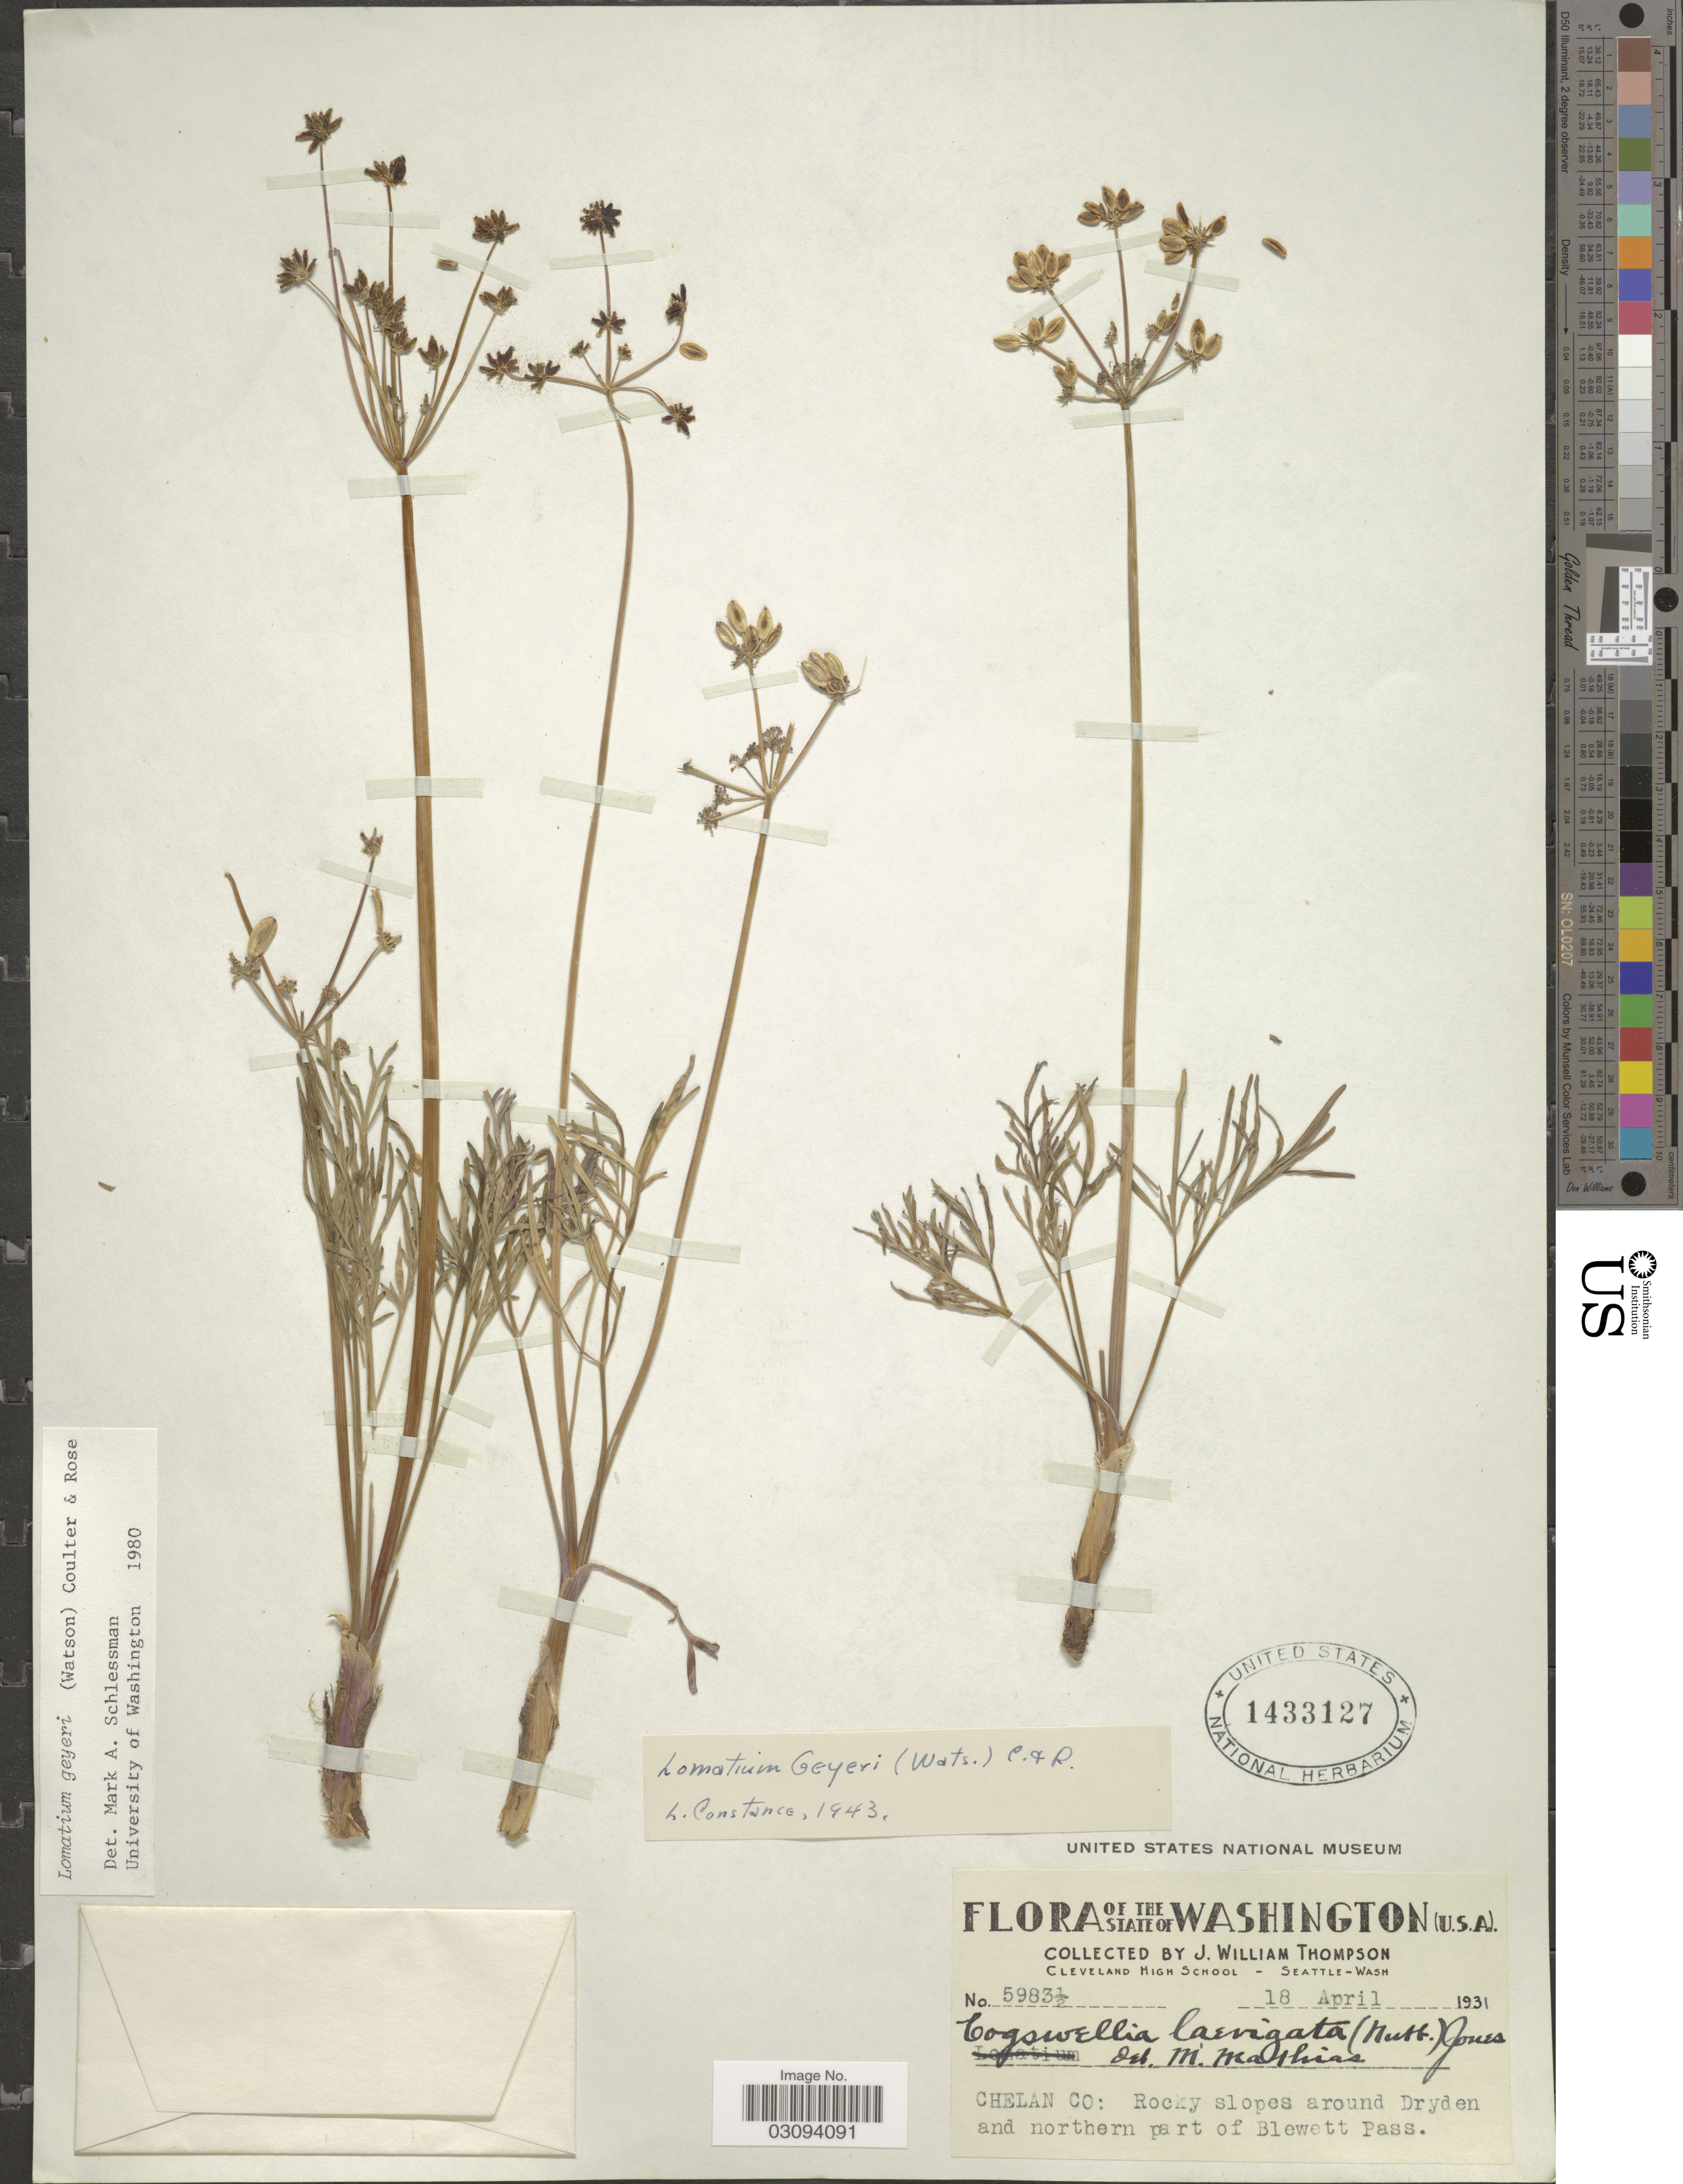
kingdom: Plantae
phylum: Tracheophyta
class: Magnoliopsida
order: Apiales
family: Apiaceae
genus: Lomatium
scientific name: Lomatium geyeri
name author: (S. Watson) J.M. Coult. & Rose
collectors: J. W. Thompson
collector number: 5983½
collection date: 1931-04-18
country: United States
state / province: Washington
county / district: Chelan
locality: Chelan Co: Rocky slopes around Dryden and northern part of Blewett Pass.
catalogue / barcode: US 1433127